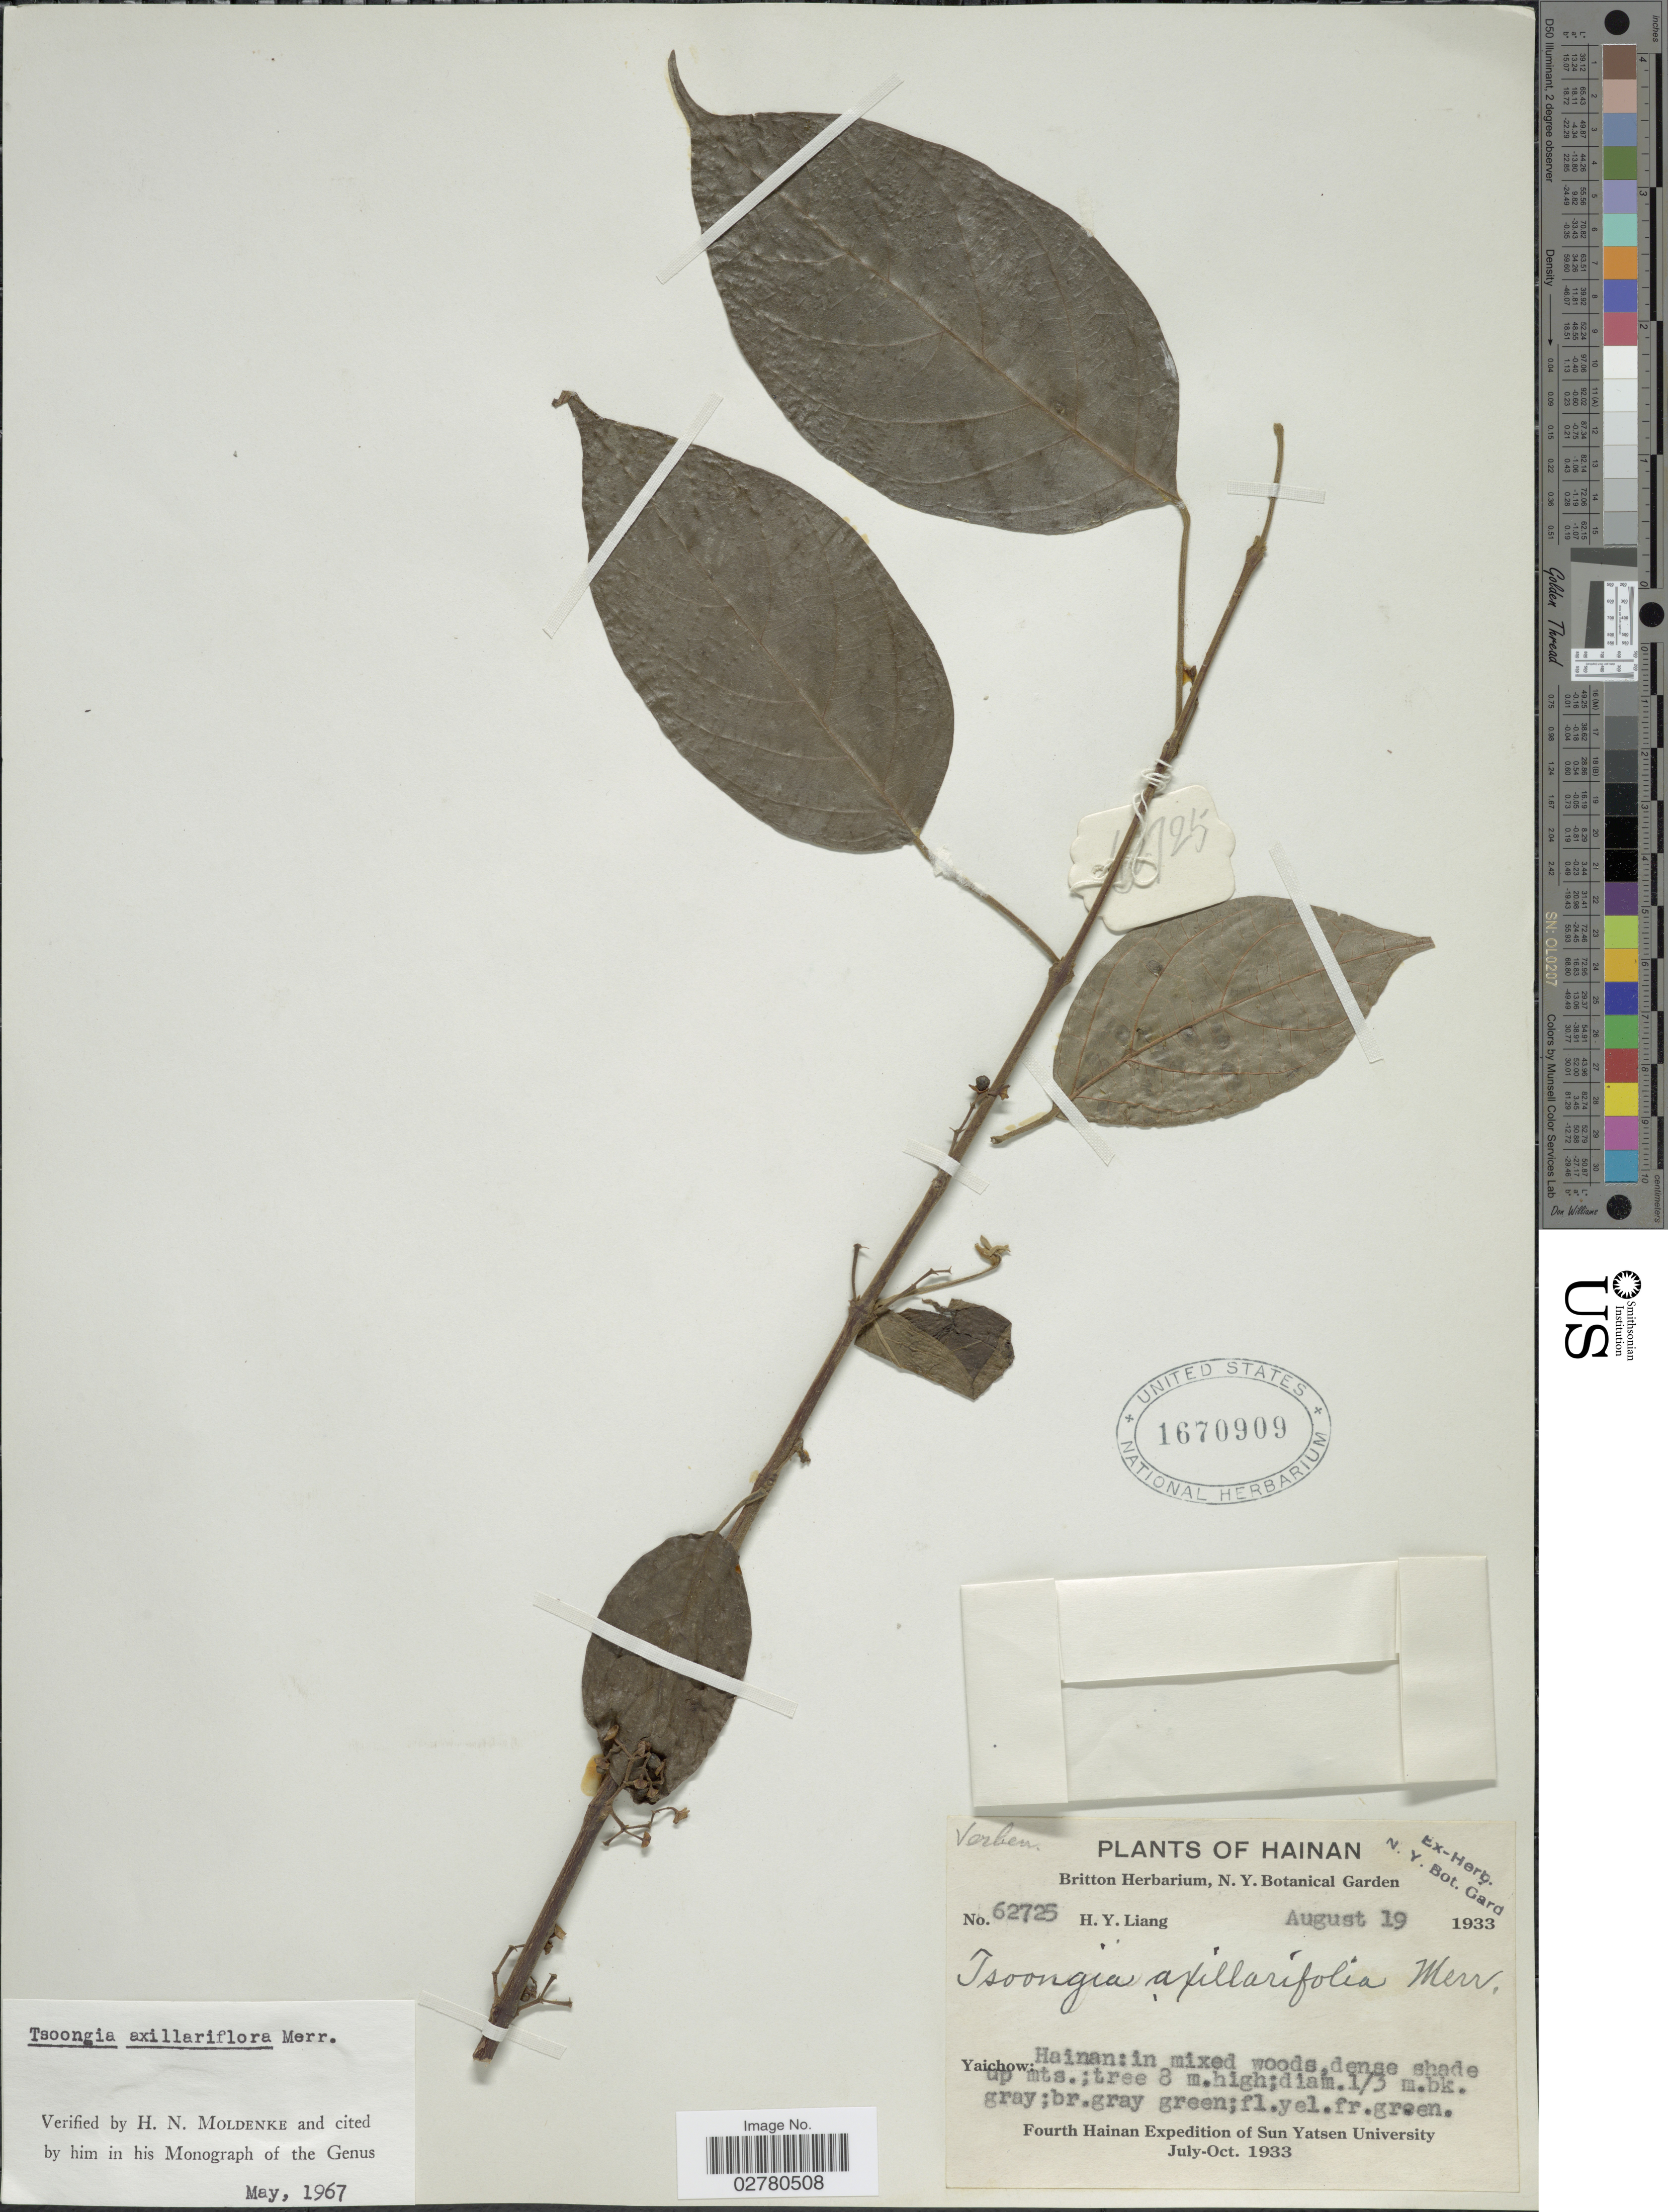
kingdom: Plantae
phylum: Tracheophyta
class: Magnoliopsida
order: Lamiales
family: Lamiaceae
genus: Tsoongia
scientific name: Tsoongia axillariflora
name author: Merr.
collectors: H. Y. Liang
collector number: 62725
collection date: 1933-08-19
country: China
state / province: Hainan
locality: Yaichow, Hainan.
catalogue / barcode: US 1670909